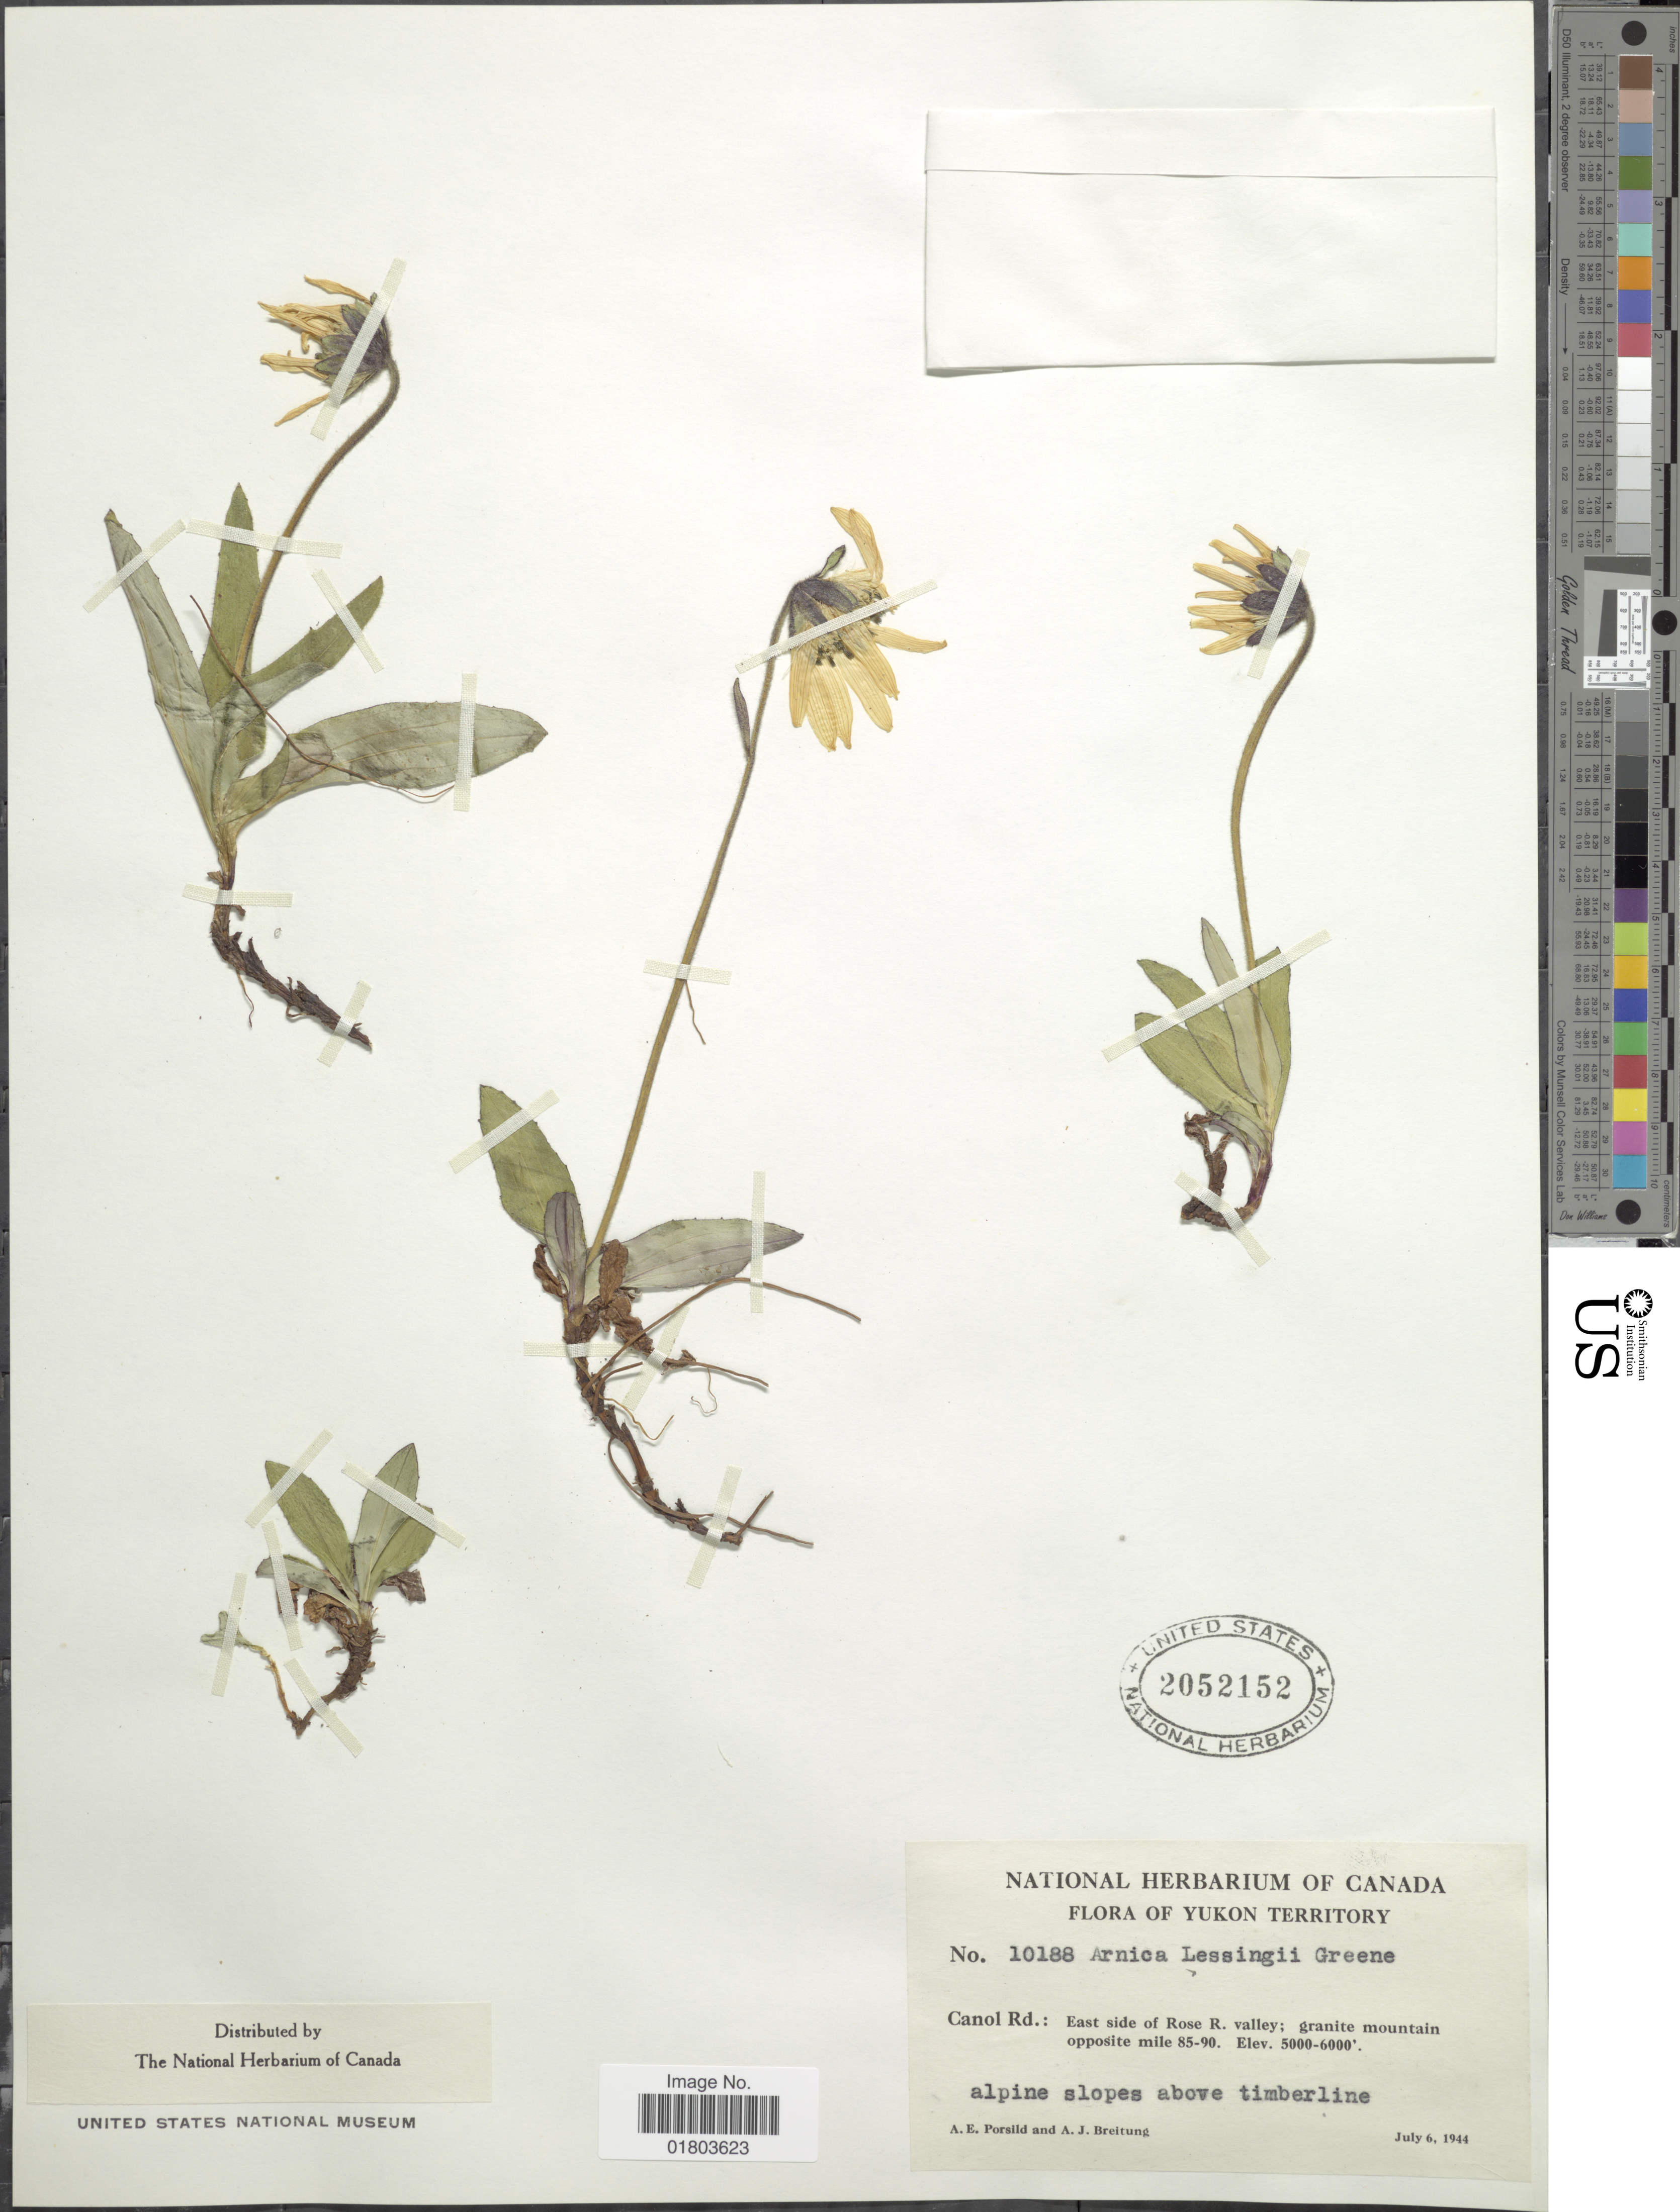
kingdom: Plantae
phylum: Tracheophyta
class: Magnoliopsida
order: Asterales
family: Asteraceae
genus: Arnica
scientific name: Arnica lessingii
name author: (Torr. & A. Gray) Greene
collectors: A. E. Porsild & A. Breitung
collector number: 10188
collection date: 1944-07-06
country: Canada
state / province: Yukon Territory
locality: Canol Rd: East side of Rose R. valley; granite mountain opposite mile 85-90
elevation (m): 1524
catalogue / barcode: US 2052152